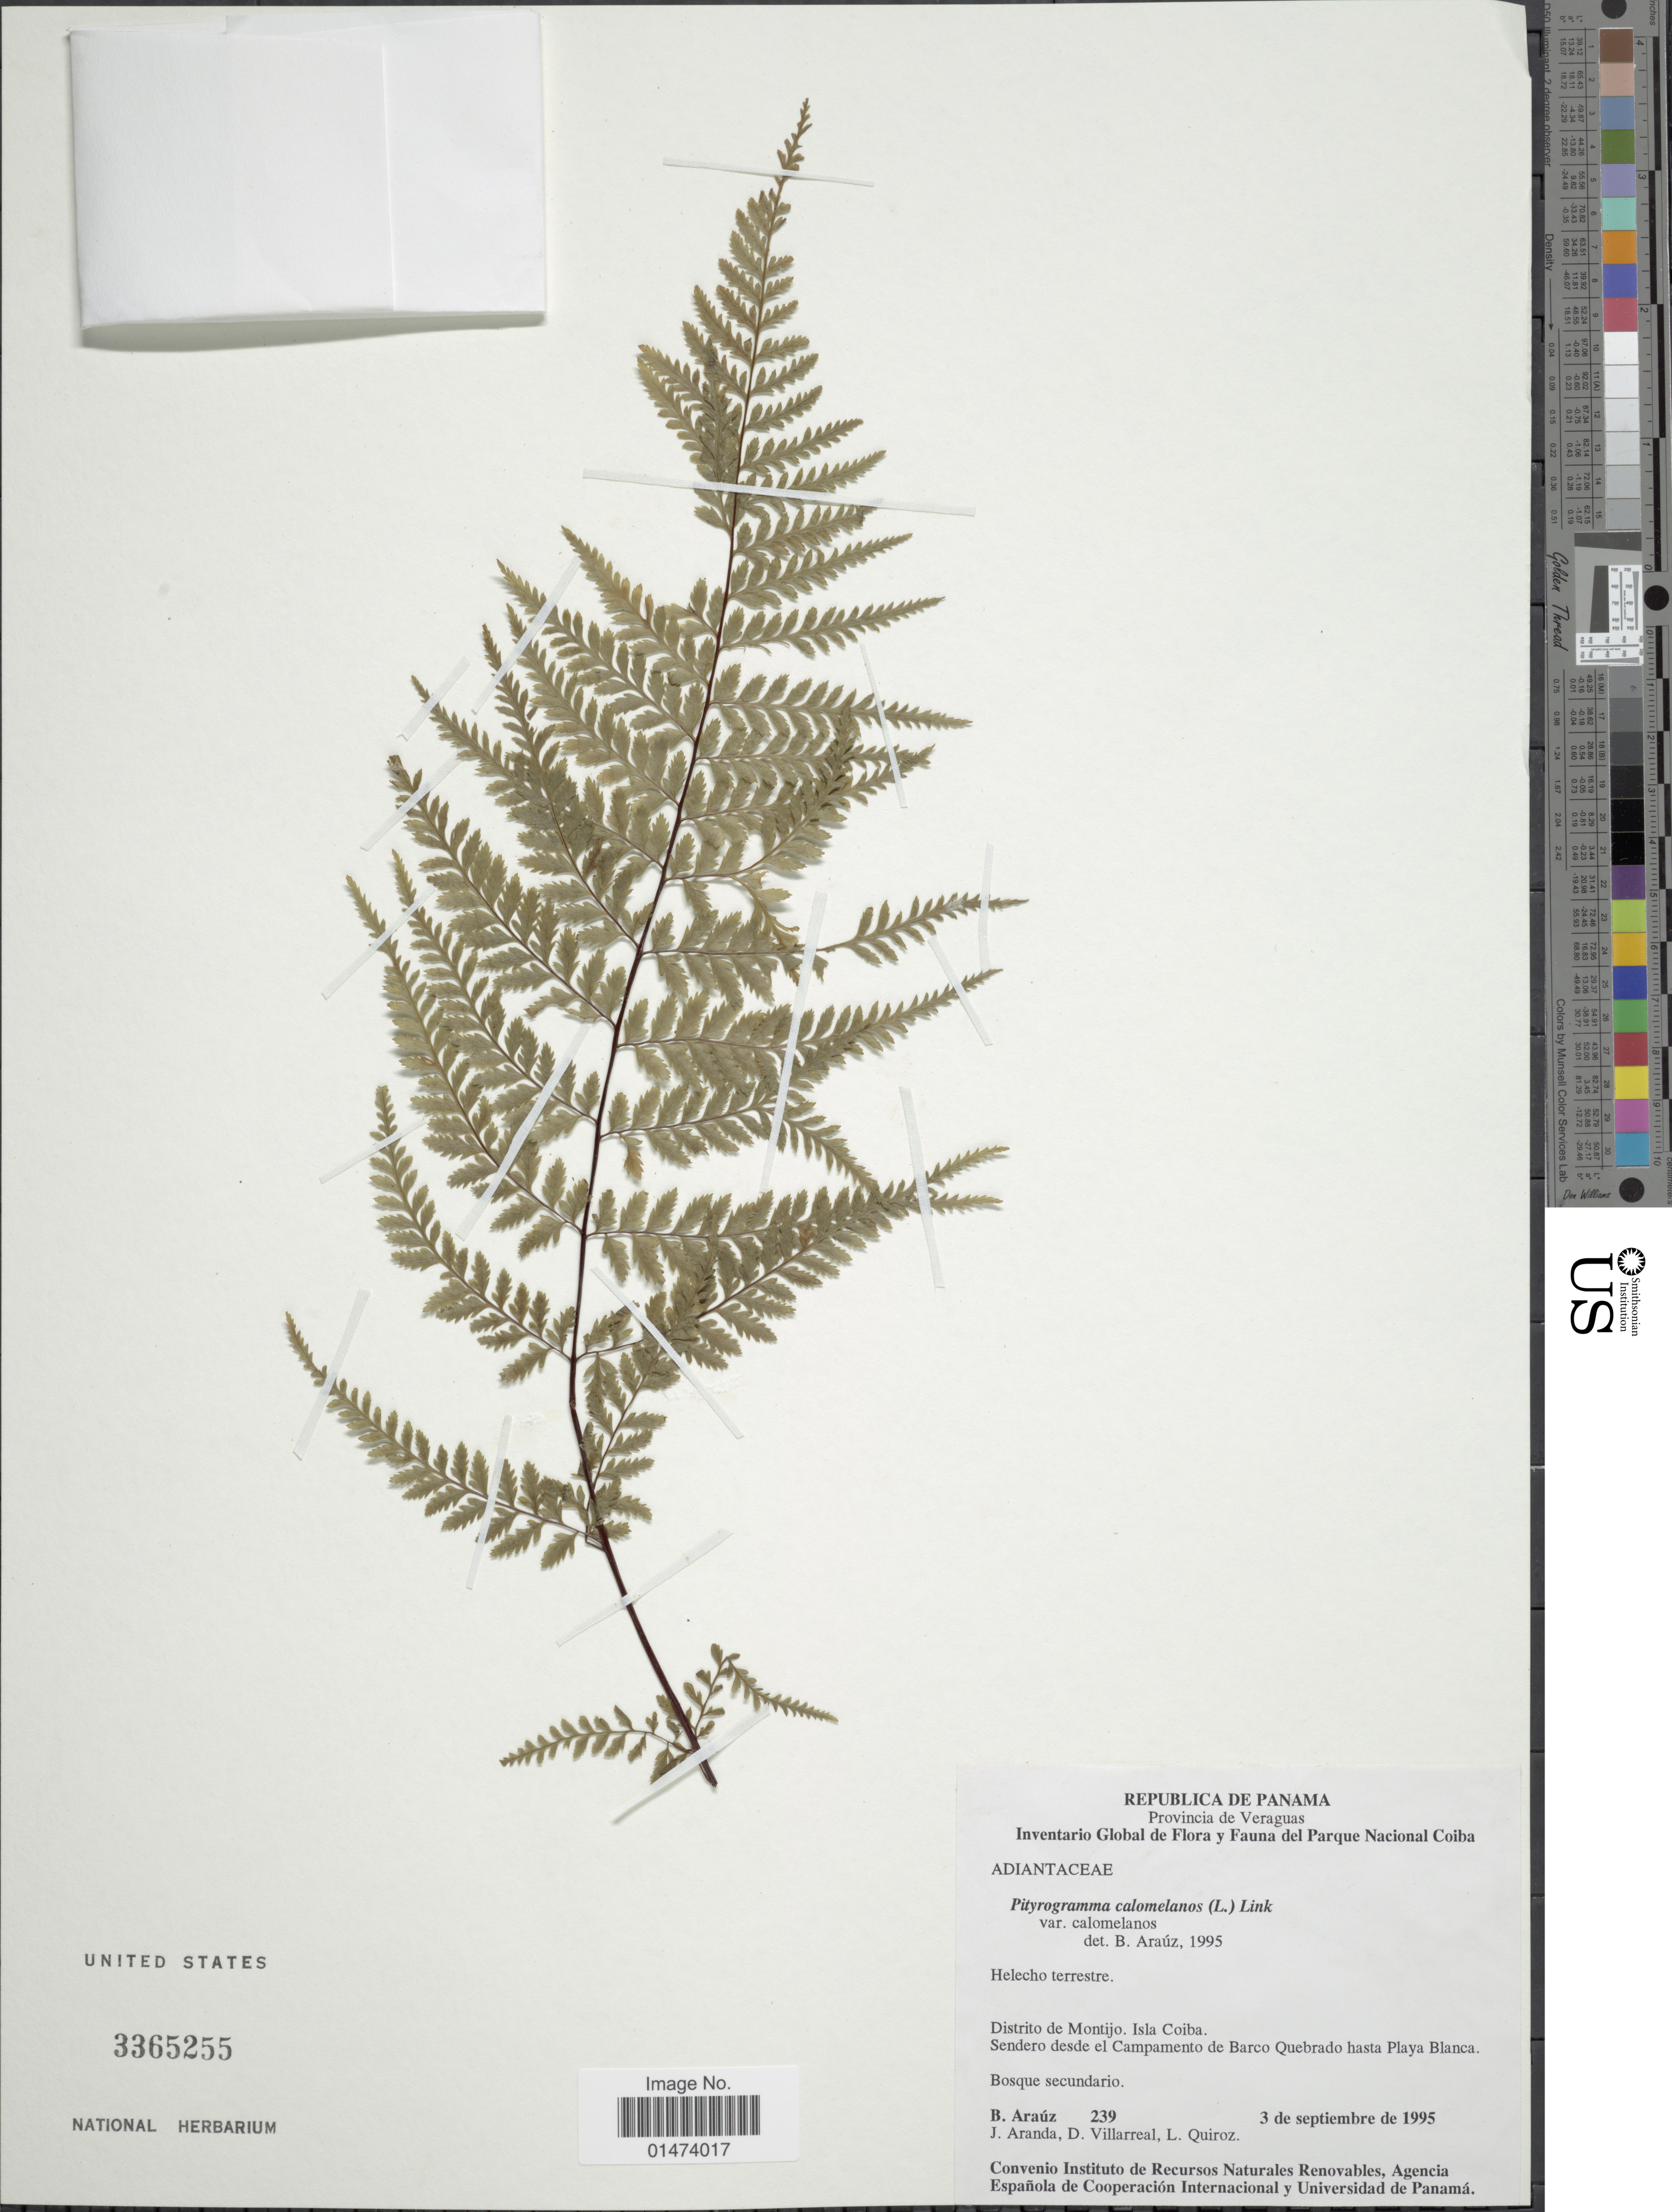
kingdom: Plantae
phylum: Tracheophyta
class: Polypodiopsida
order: Polypodiales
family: Pteridaceae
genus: Pityrogramma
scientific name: Pityrogramma calomelanos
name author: (L.) Link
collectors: B. Araúz, J. Aranda, D. Villarreal & L. Quiroz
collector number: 239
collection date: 1995-09-03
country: Panama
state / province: Veraguas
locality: Disrito de Montijo, Isla Coiba, sendero desde el Campamento de Barco Quebrado hasta Playa Blanca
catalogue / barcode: US 3365255